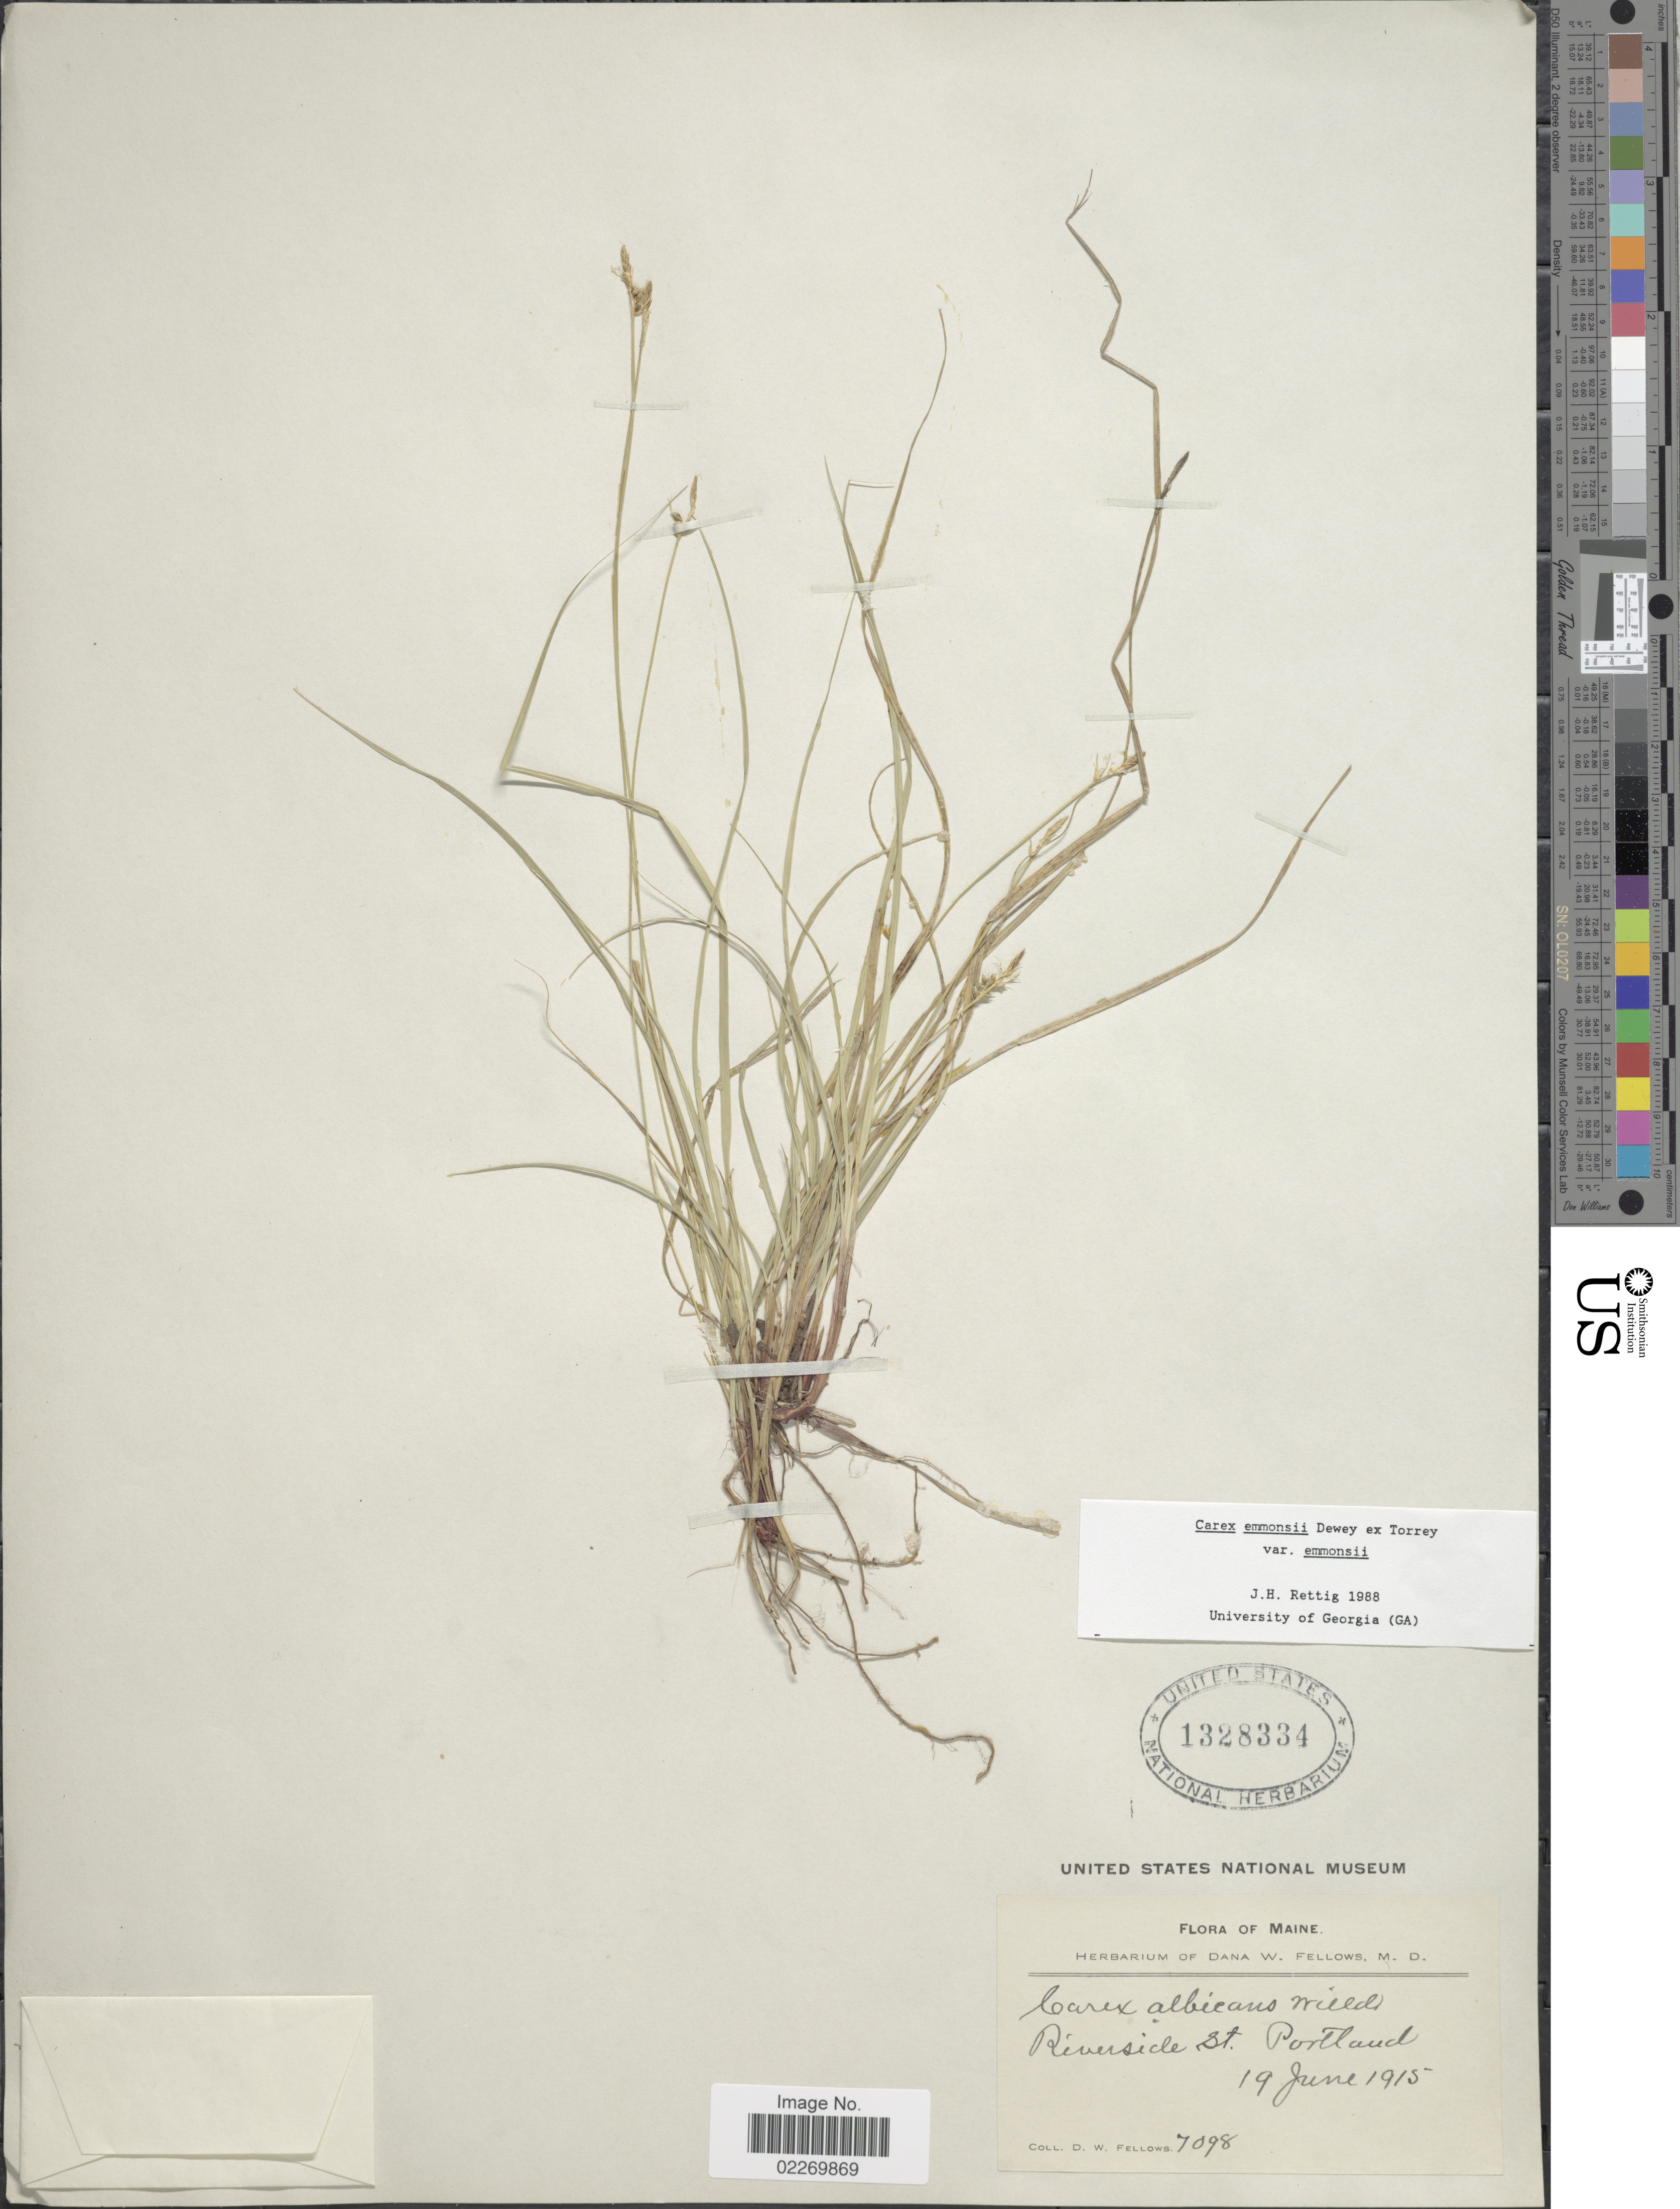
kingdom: Plantae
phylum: Tracheophyta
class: Liliopsida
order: Poales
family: Cyperaceae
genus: Carex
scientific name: Carex emmonsii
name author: Dewey ex Torr.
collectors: D. W. Fellows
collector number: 7098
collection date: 1915-06-19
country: United States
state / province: Maine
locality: Riverside St. Portland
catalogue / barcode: US 1328334